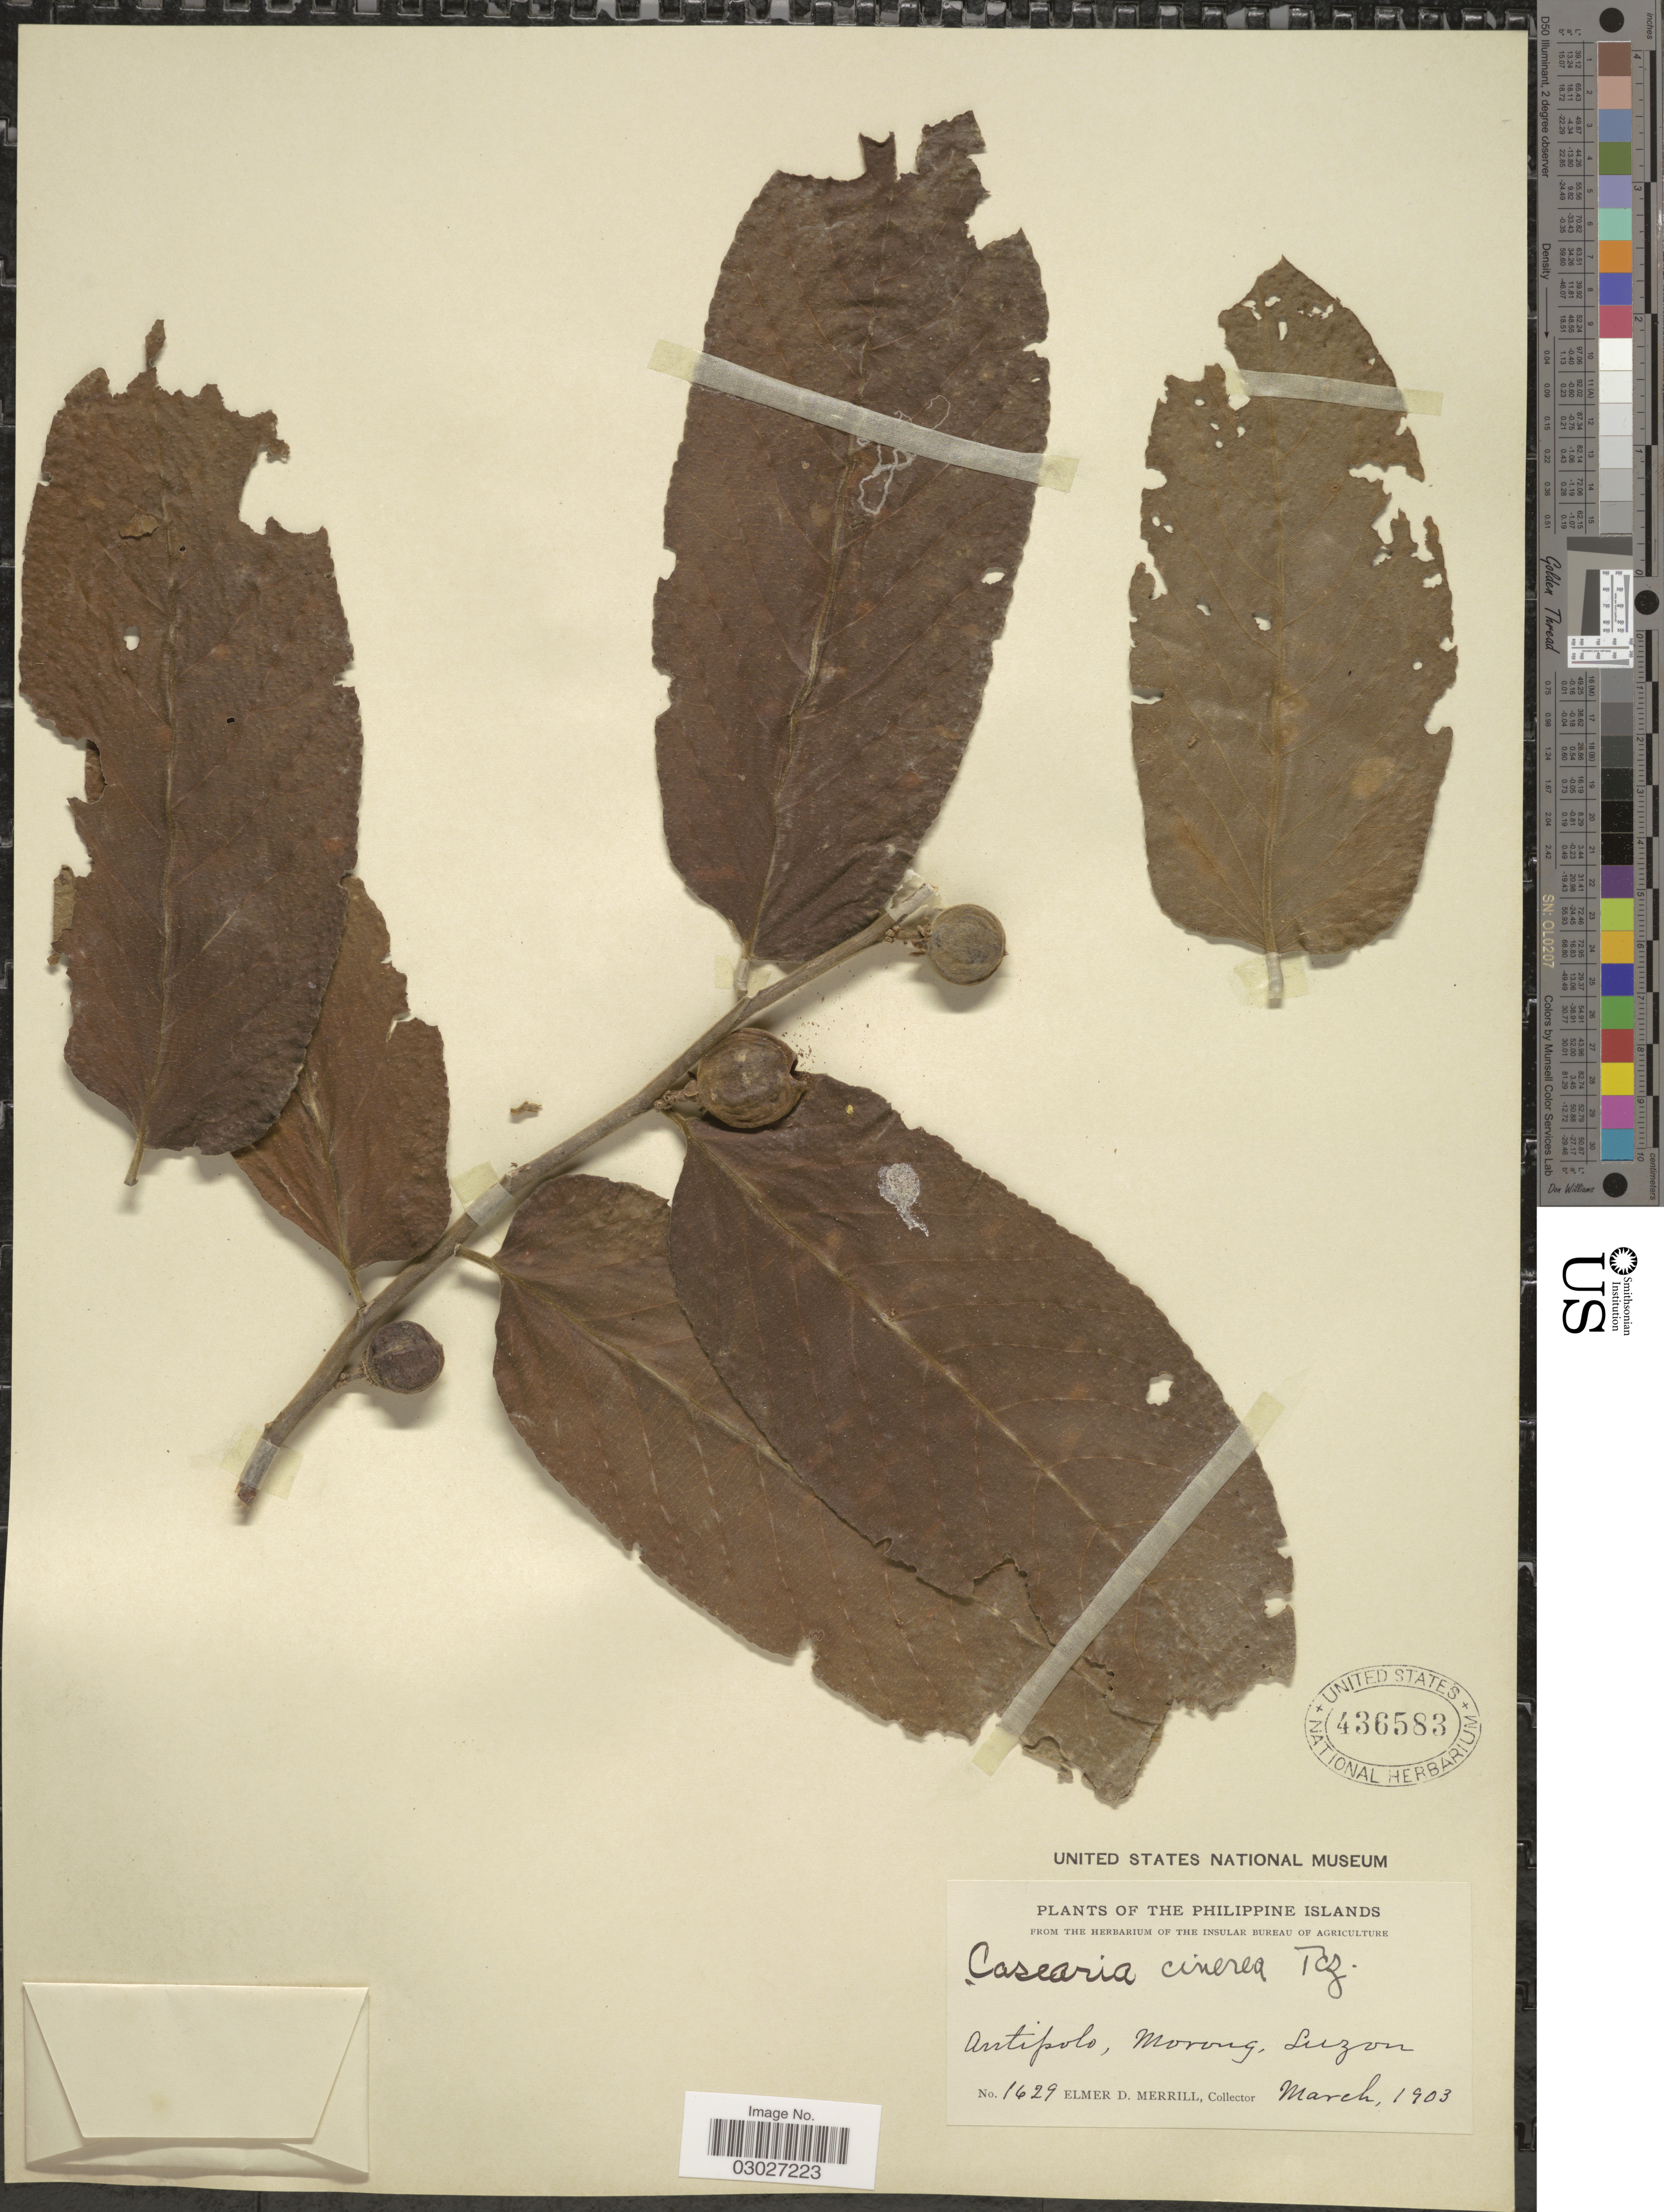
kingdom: Plantae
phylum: Tracheophyta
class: Magnoliopsida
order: Malpighiales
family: Salicaceae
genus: Casearia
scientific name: Casearia cinerea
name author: Turcz.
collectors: E. D. Merrill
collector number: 1629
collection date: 1903-03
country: Philippines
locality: The Philippine Islands, Antipolo, Morong, Luzon.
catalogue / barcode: US 436583